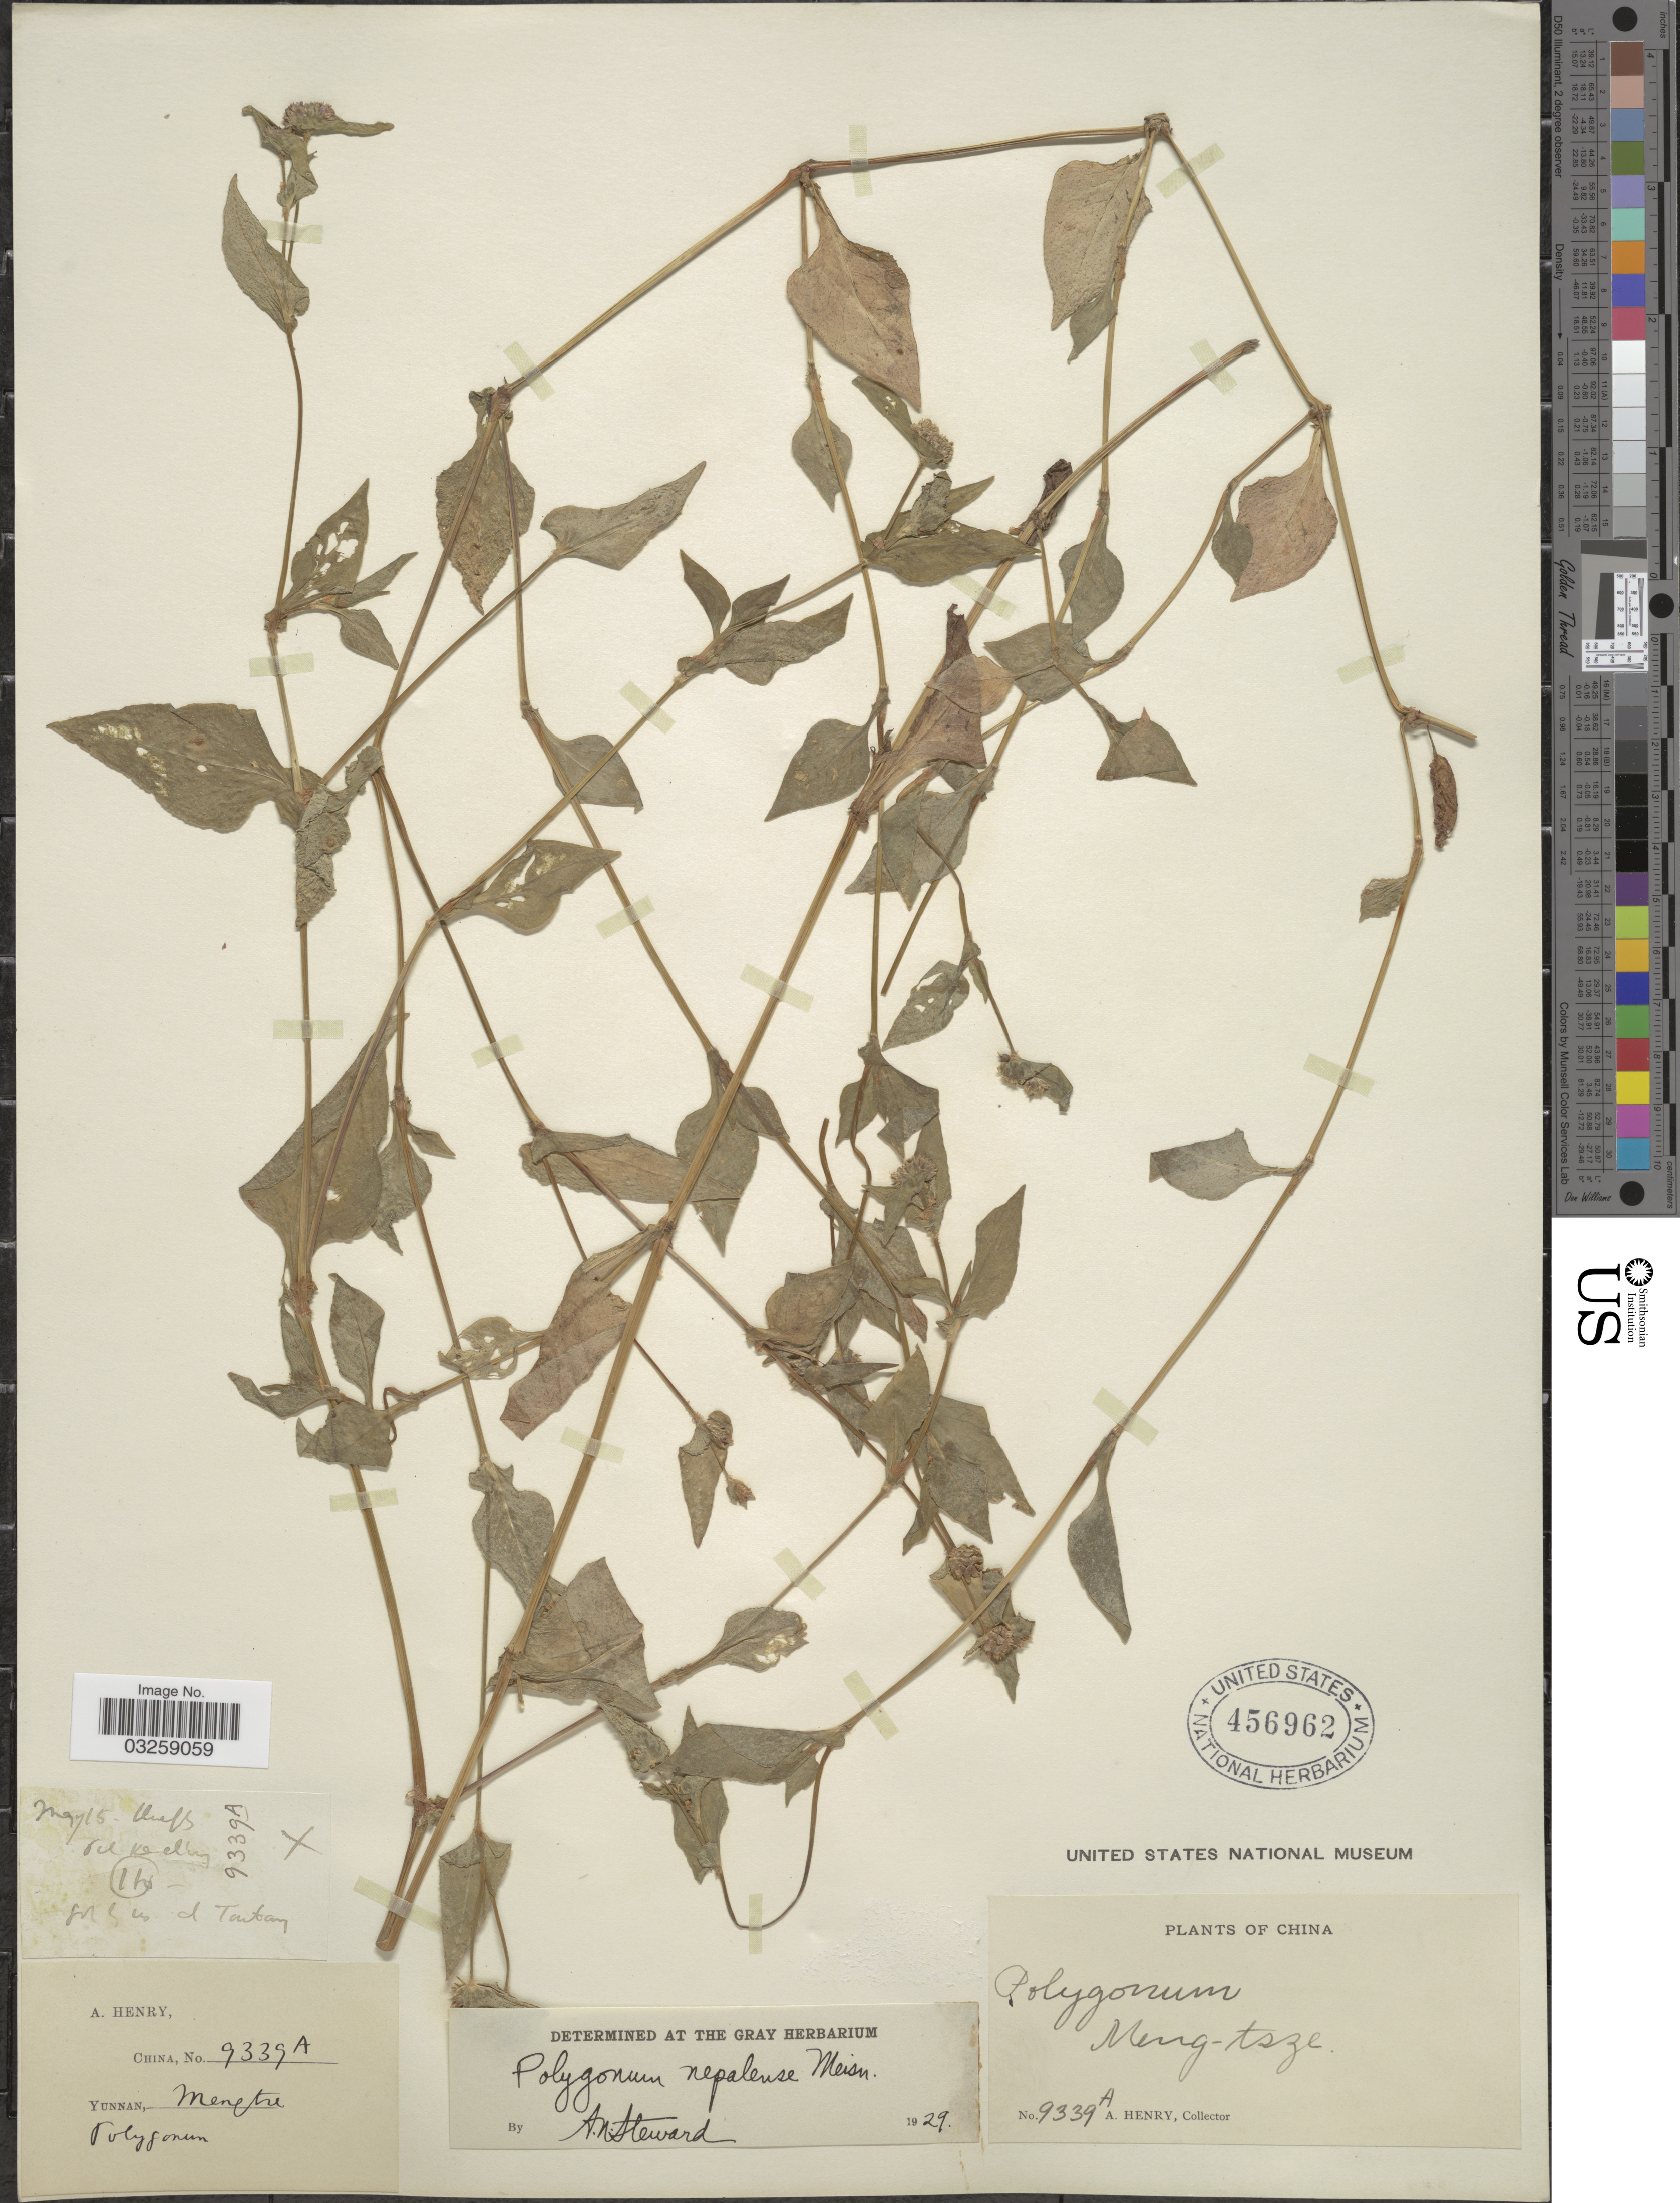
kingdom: Plantae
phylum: Tracheophyta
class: Magnoliopsida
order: Caryophyllales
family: Polygonaceae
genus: Polygonum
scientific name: Polygonum nepalense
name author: Meisn.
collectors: A. Henry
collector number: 9339 A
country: China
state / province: Yunnan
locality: Meng-tsze. Pel Ke ch'ing. Ho.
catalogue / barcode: US 456962